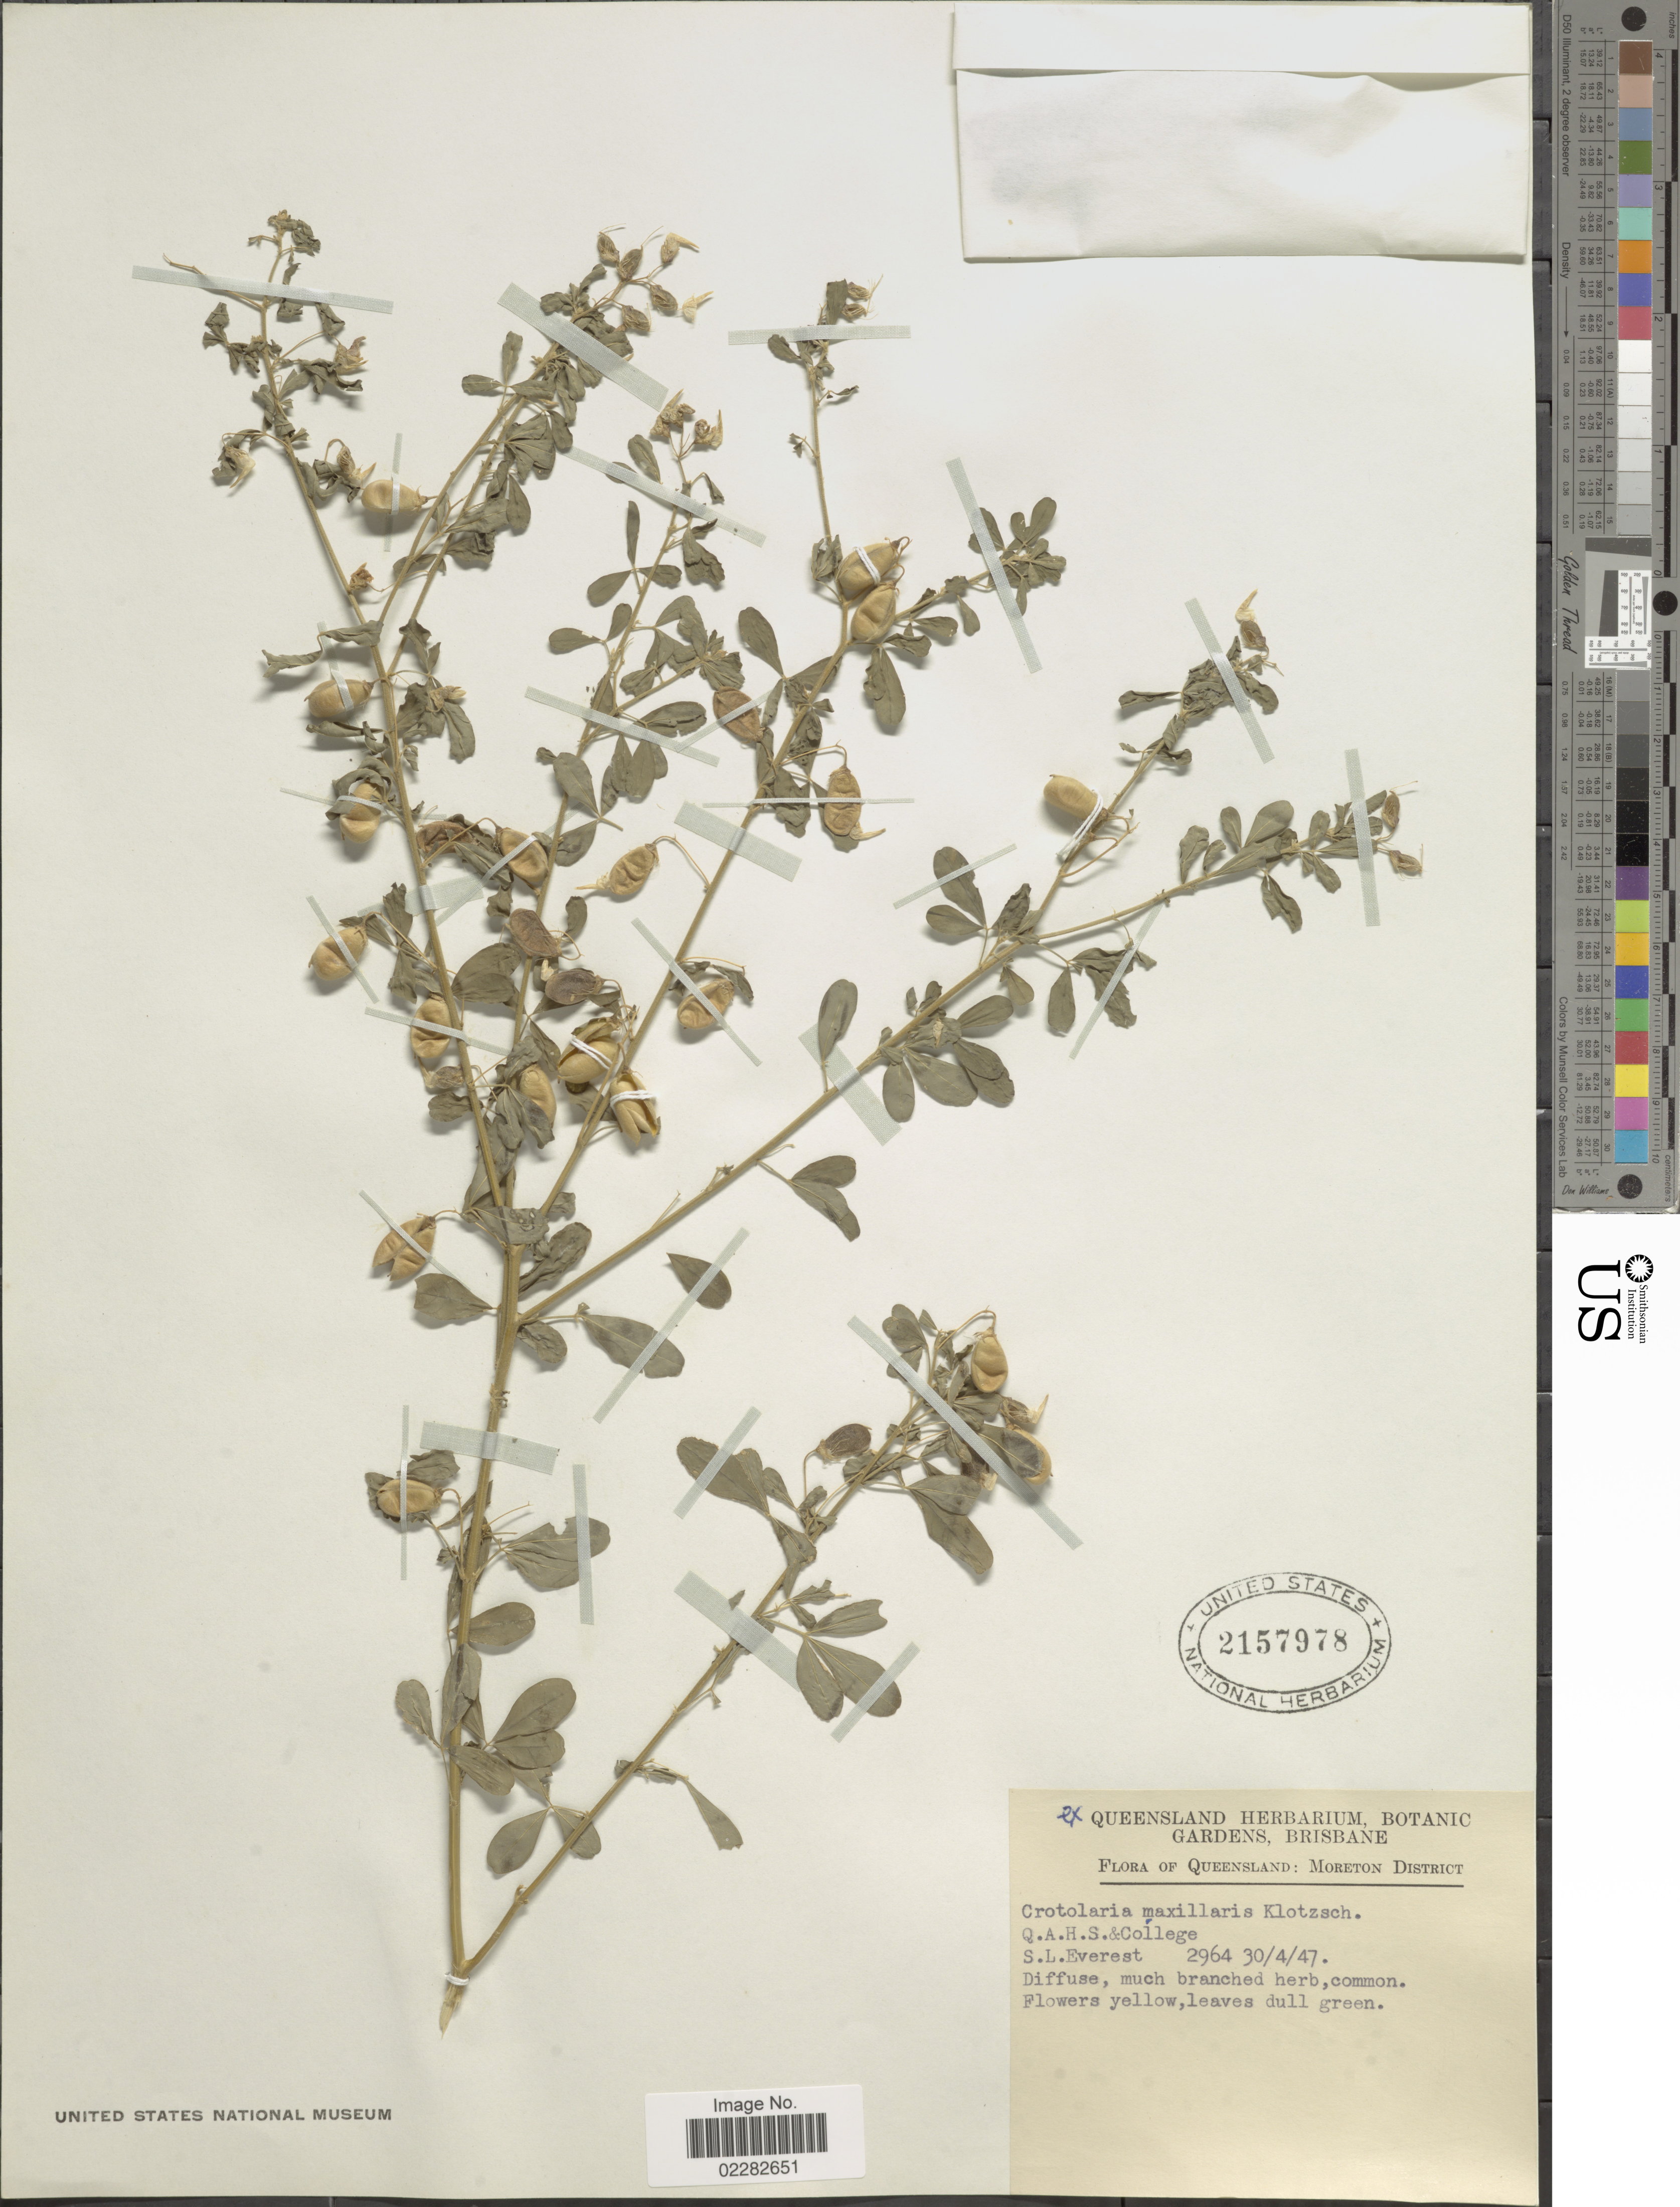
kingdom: Plantae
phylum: Tracheophyta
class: Magnoliopsida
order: Fabales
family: Fabaceae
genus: Crotalaria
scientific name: Crotalaria maxillaris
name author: Klotzsch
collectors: S. Everist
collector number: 2964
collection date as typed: Transcribed d/m/y: 30/4/47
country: Australia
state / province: Queensland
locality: Moreton District.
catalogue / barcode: US 2157978